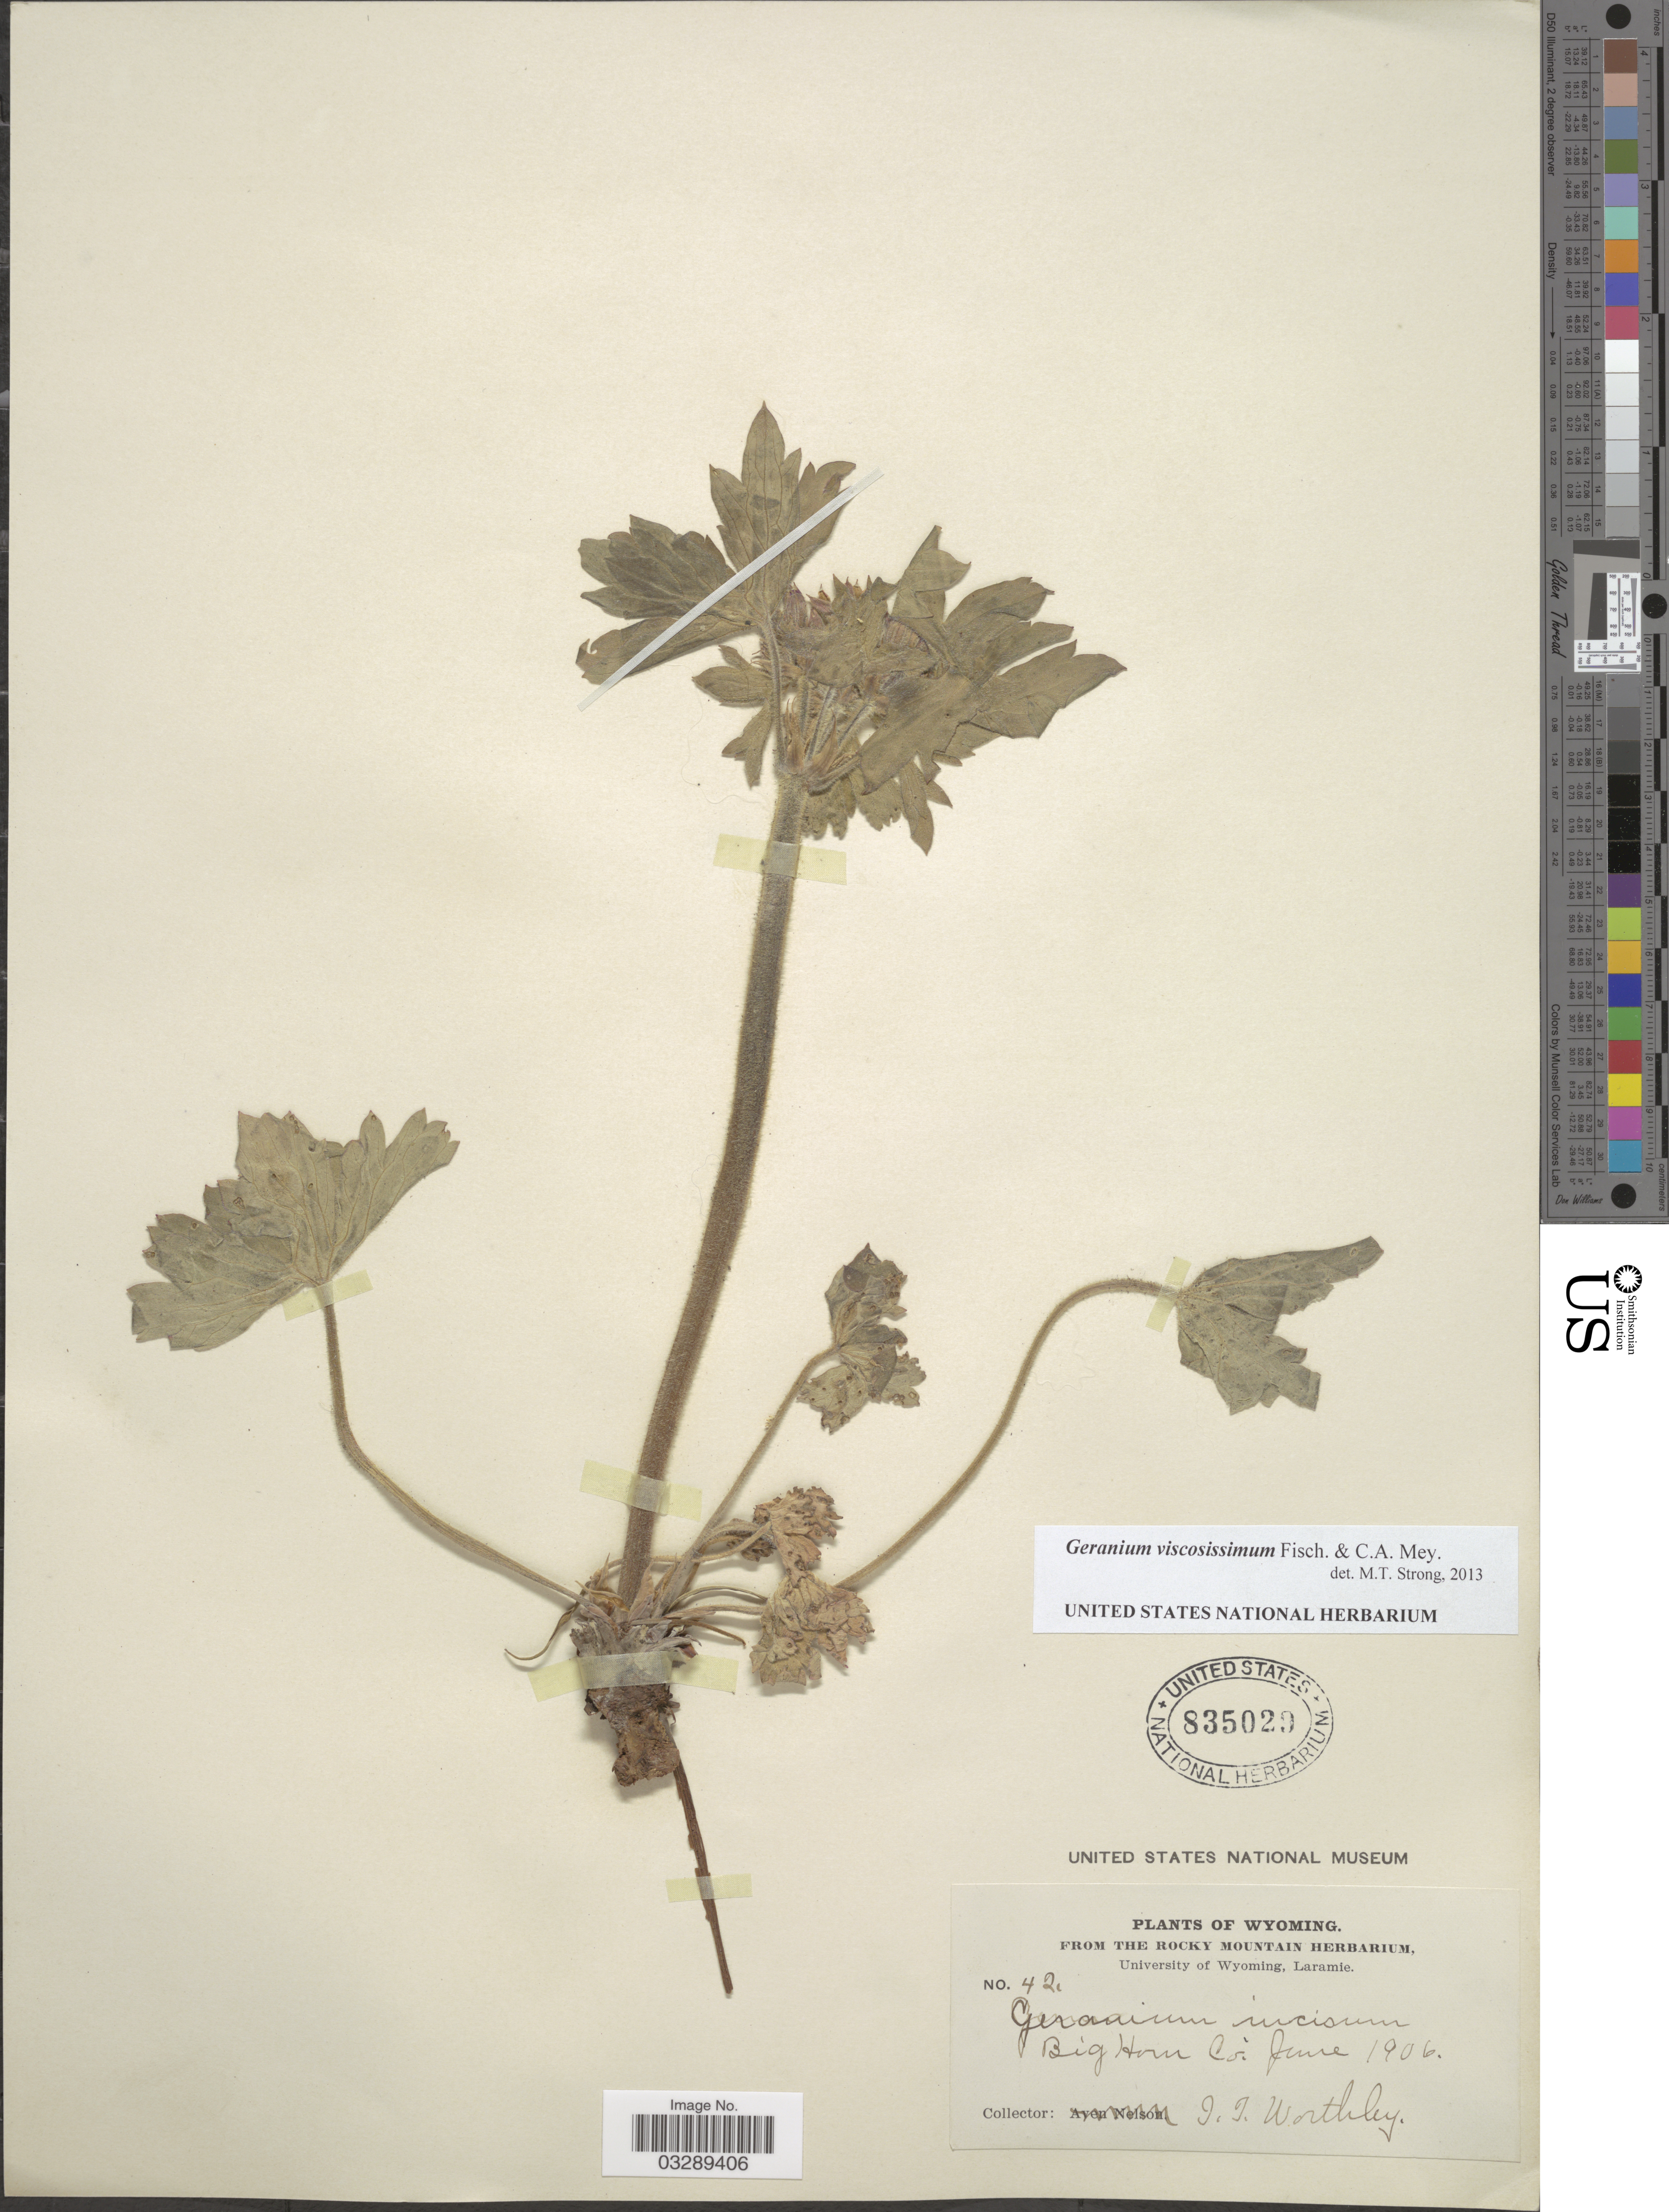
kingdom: Plantae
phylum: Tracheophyta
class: Magnoliopsida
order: Geraniales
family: Geraniaceae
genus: Geranium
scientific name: Geranium viscosissimum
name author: Fisch. & C.A. Mey.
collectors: I. Worthley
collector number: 42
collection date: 1906-06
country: United States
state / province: Wyoming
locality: Big Horn Co.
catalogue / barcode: US 835029